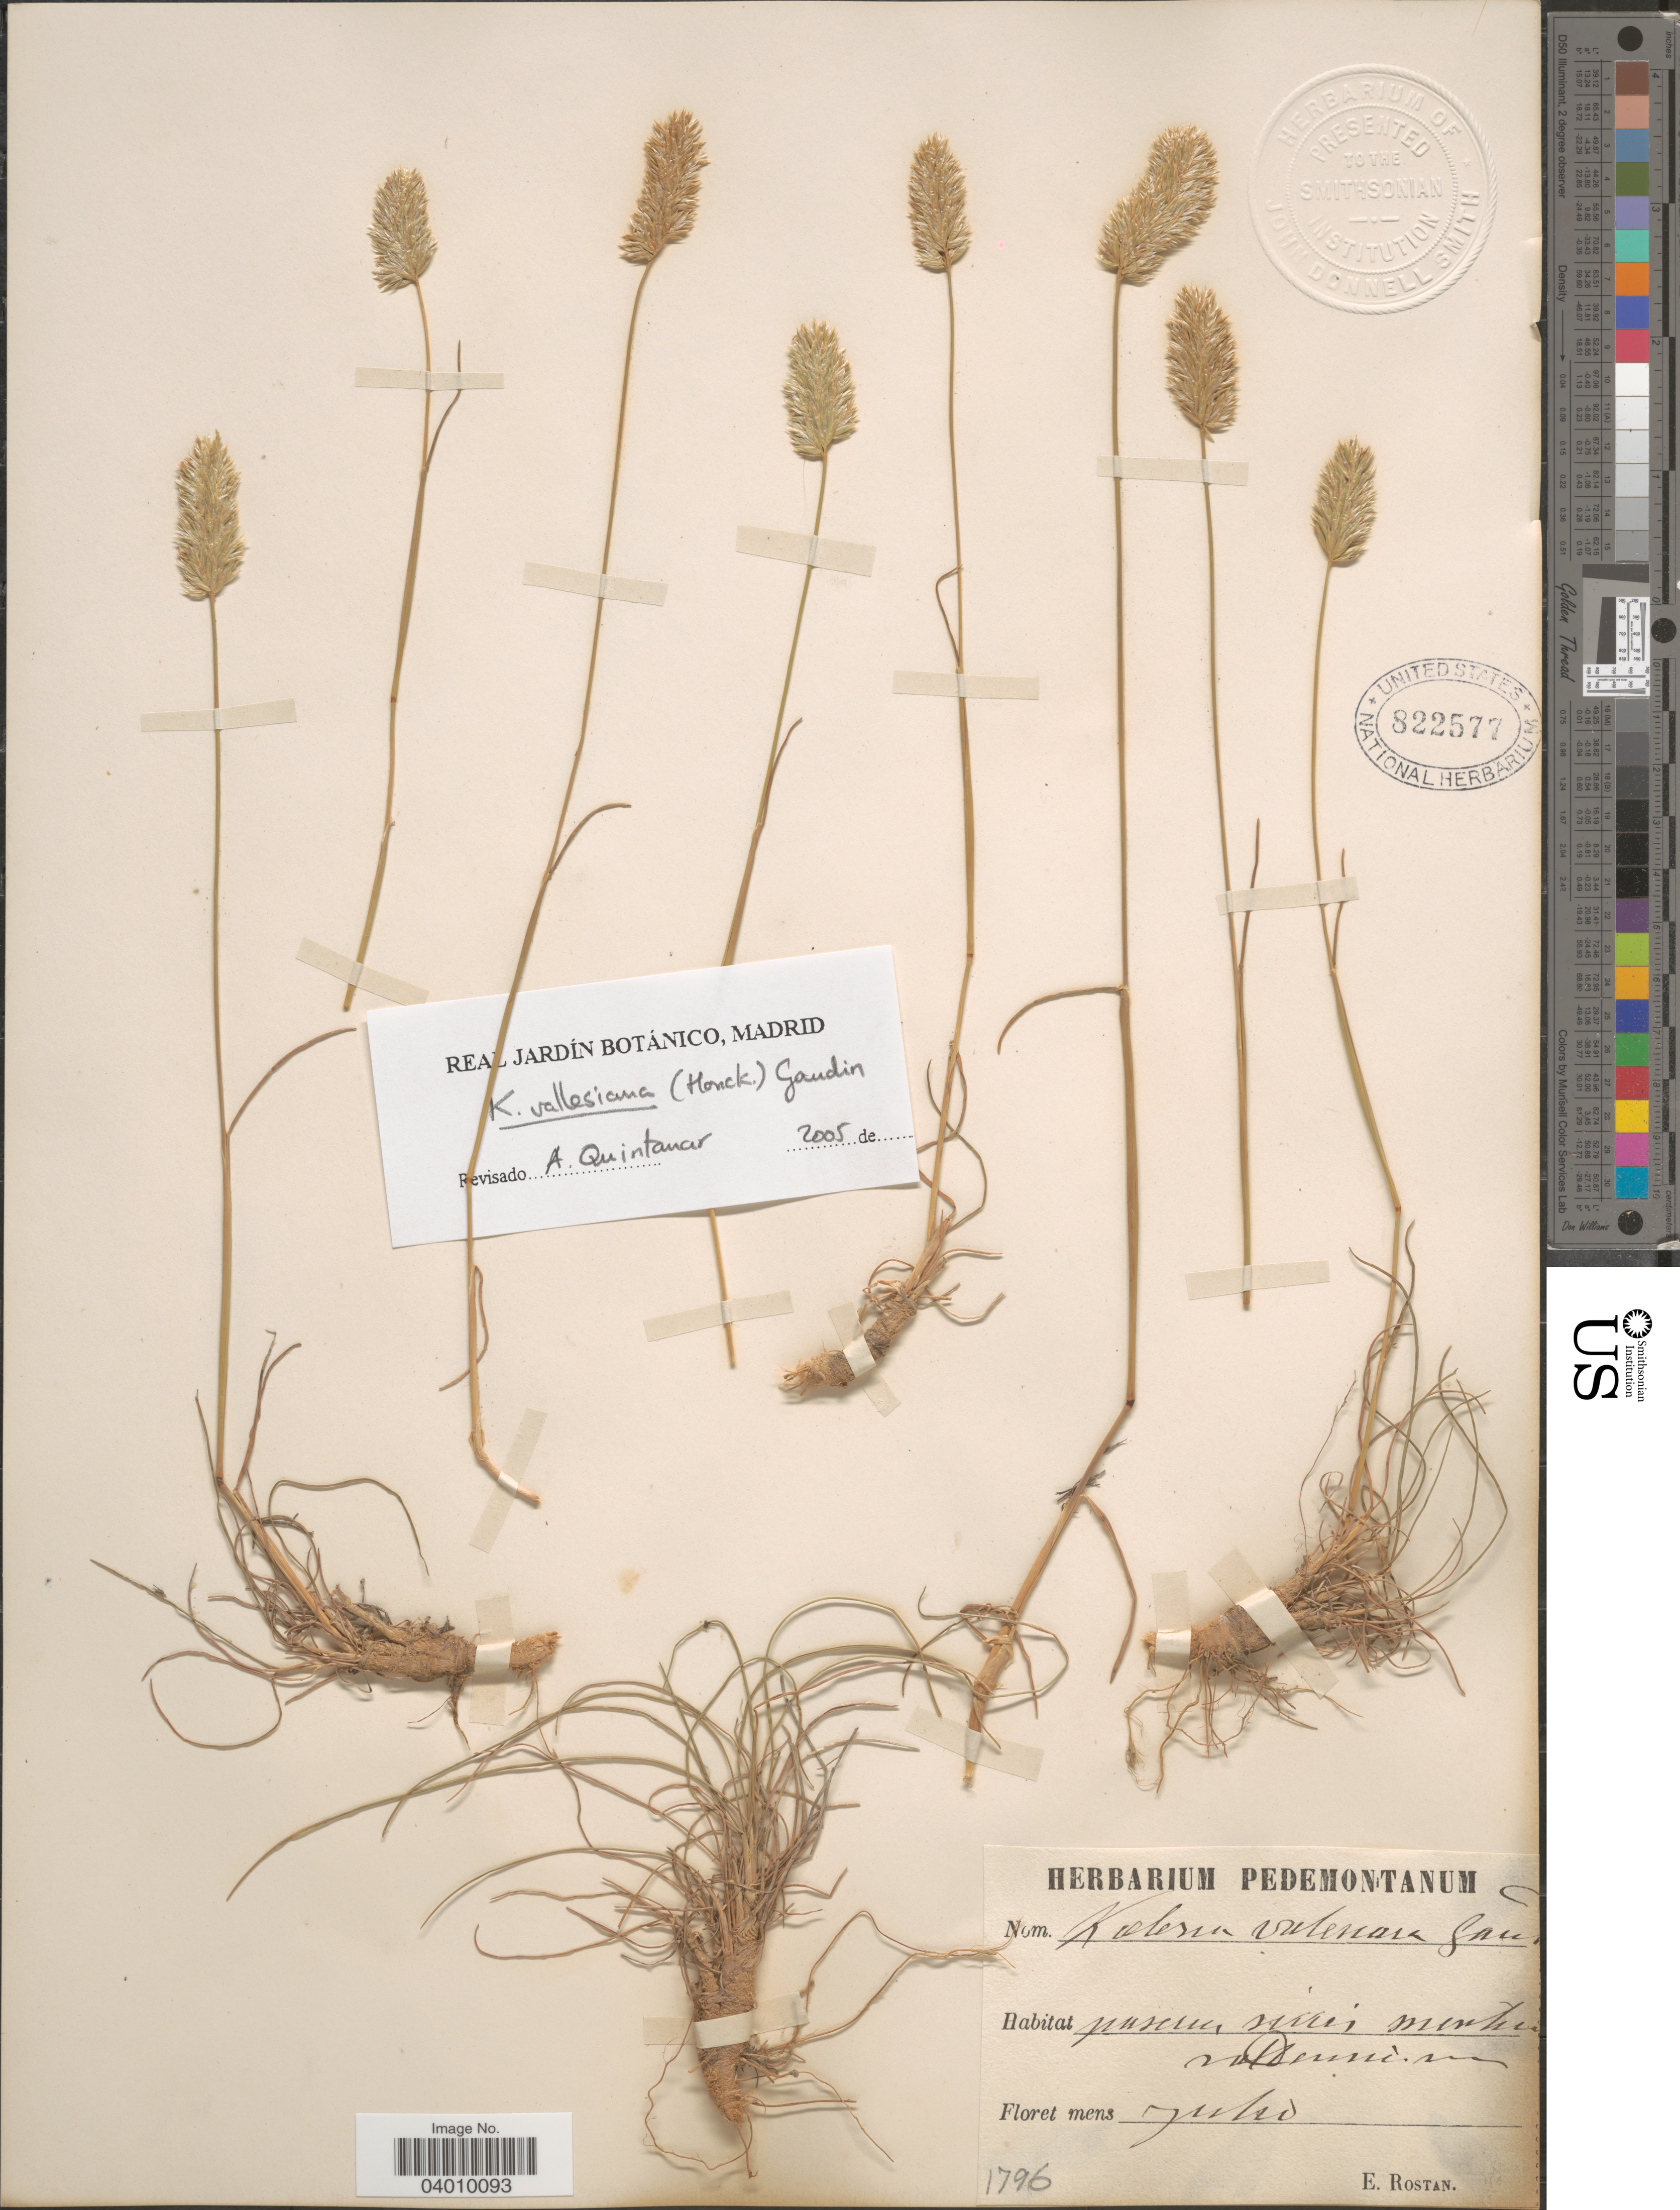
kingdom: Plantae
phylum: Tracheophyta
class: Liliopsida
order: Poales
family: Poaceae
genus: Koeleria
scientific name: Koeleria vallesiana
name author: (Honck.) Gaudin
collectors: E. Rostan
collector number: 1796*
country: Italy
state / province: Piedmont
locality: Pascuis siccis monitum valdemisum.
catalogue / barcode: US 822577